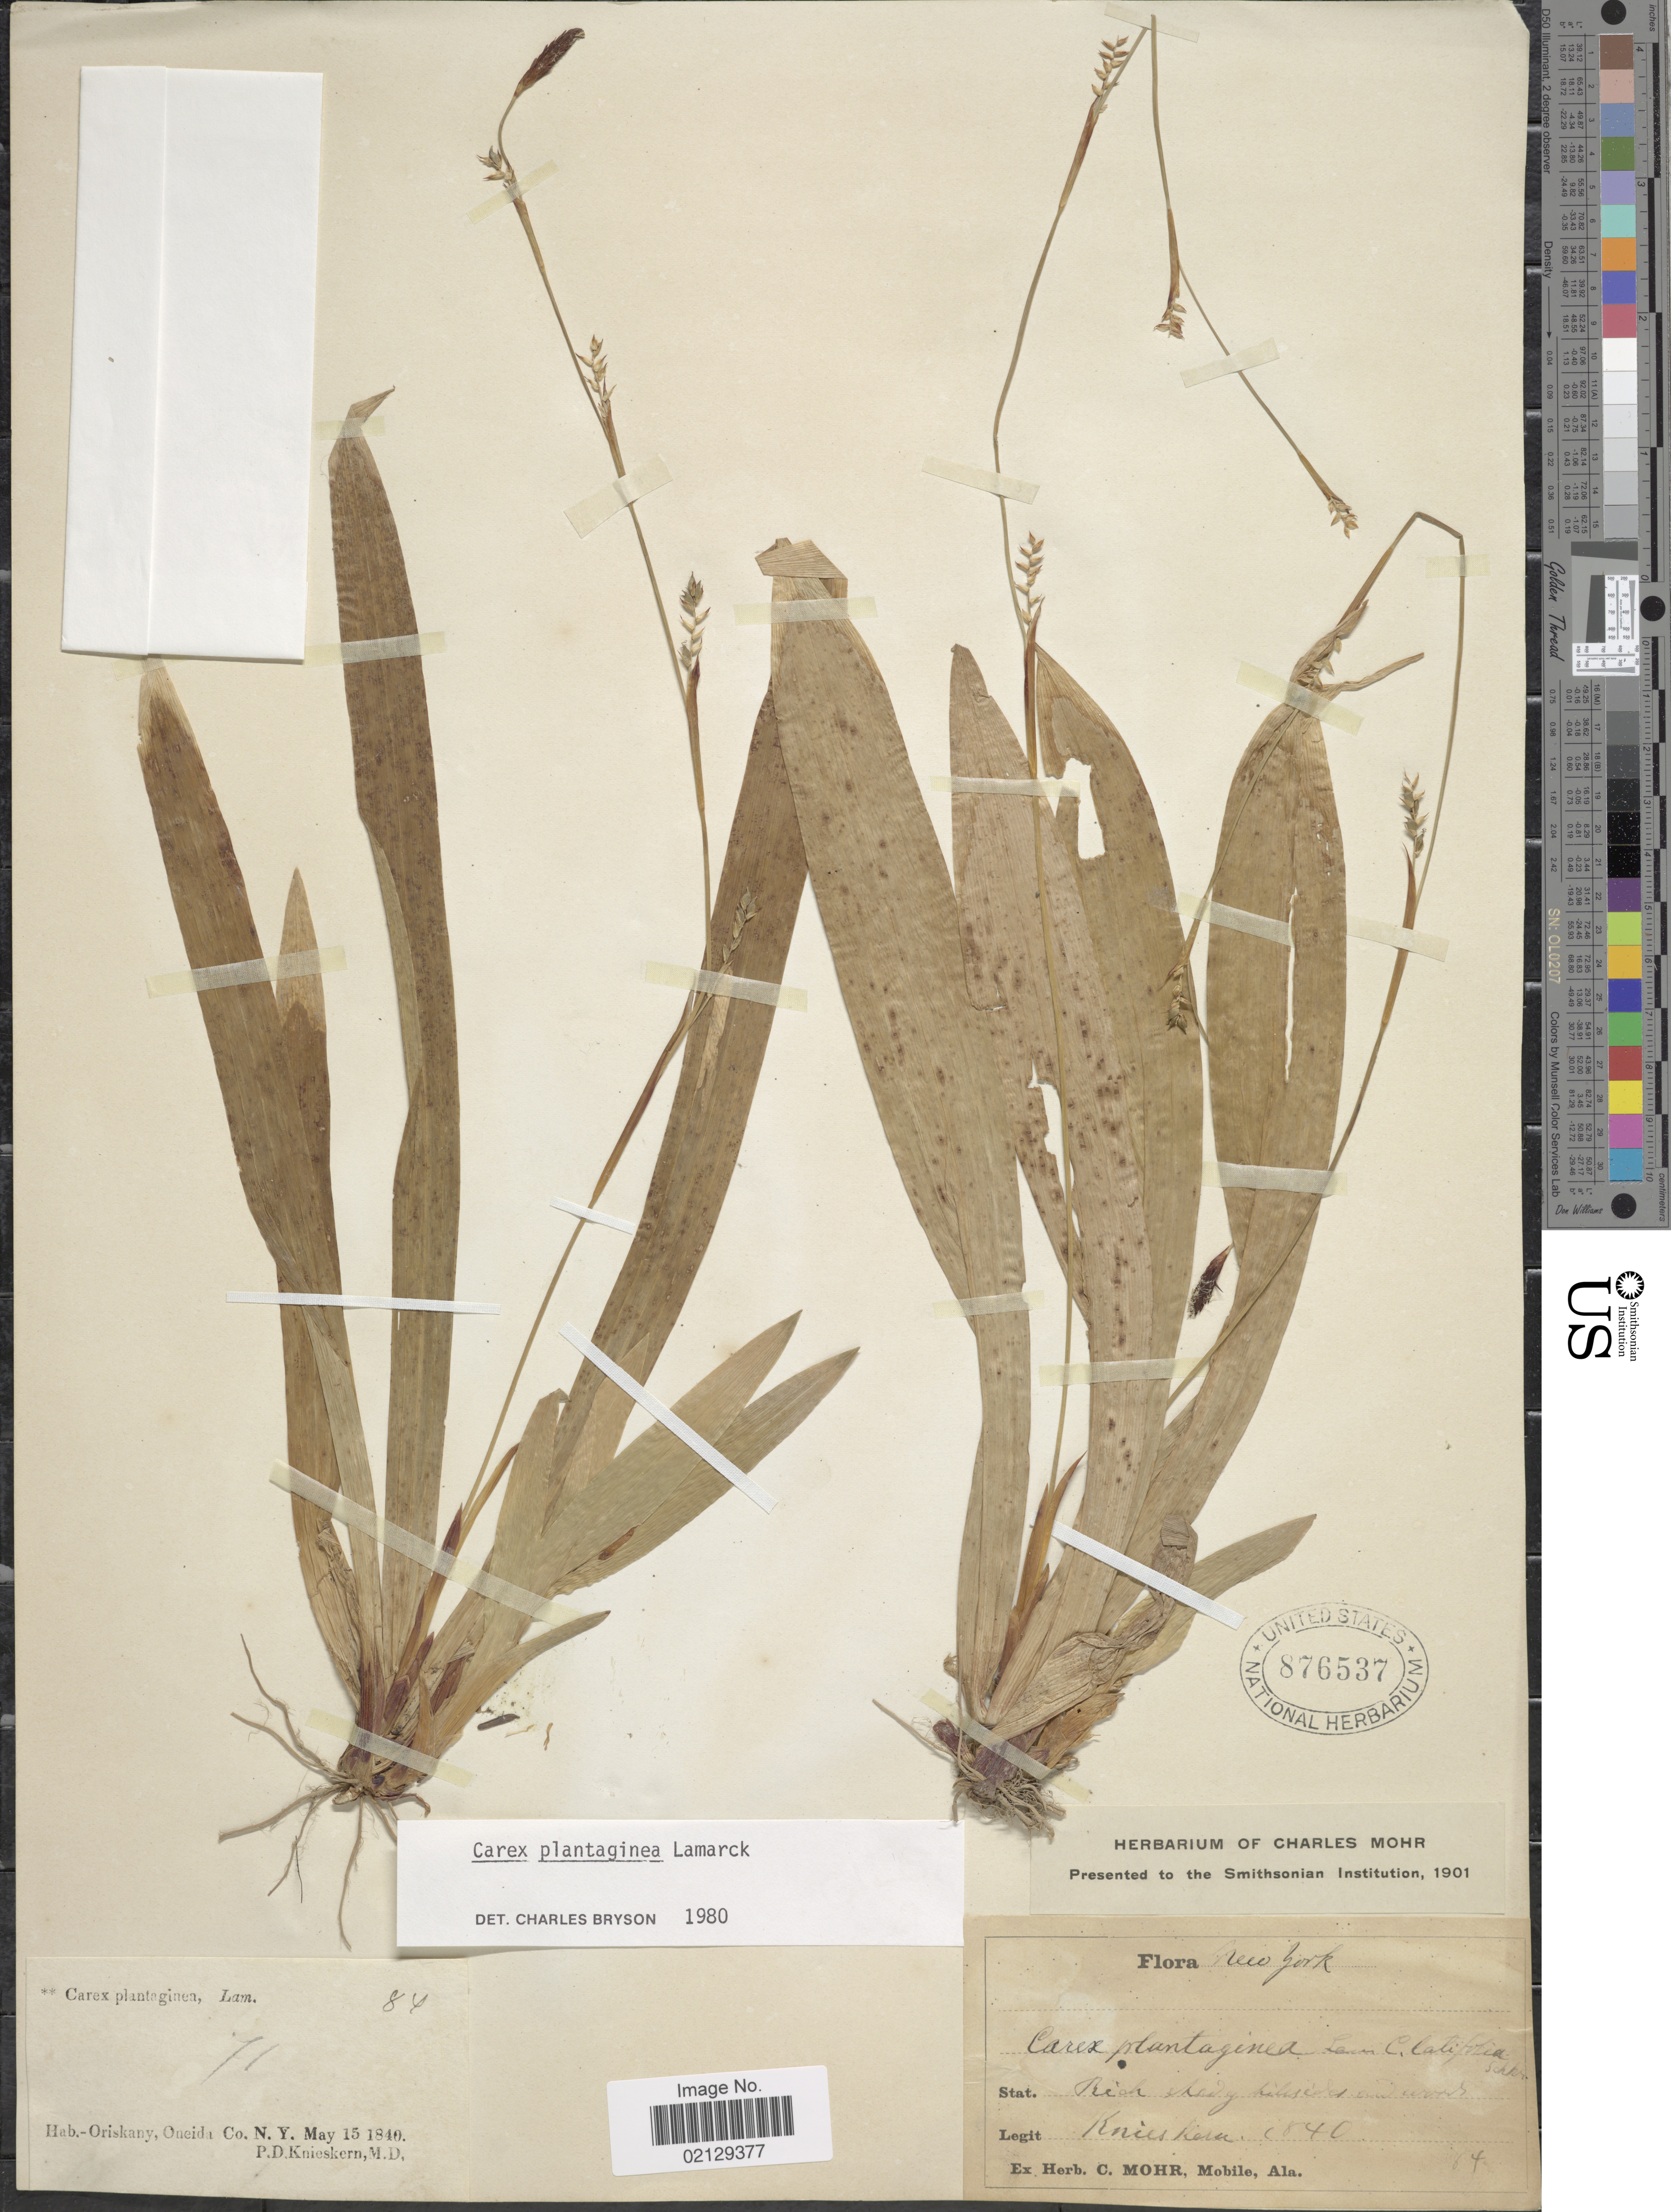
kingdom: Plantae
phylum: Tracheophyta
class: Liliopsida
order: Poales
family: Cyperaceae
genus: Carex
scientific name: Carex plantaginea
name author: Lam.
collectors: P. D. Knieskern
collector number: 84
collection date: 1840-05-15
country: United States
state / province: New York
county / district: Oneida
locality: Oriskany, Oneida Co.,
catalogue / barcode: US 876537